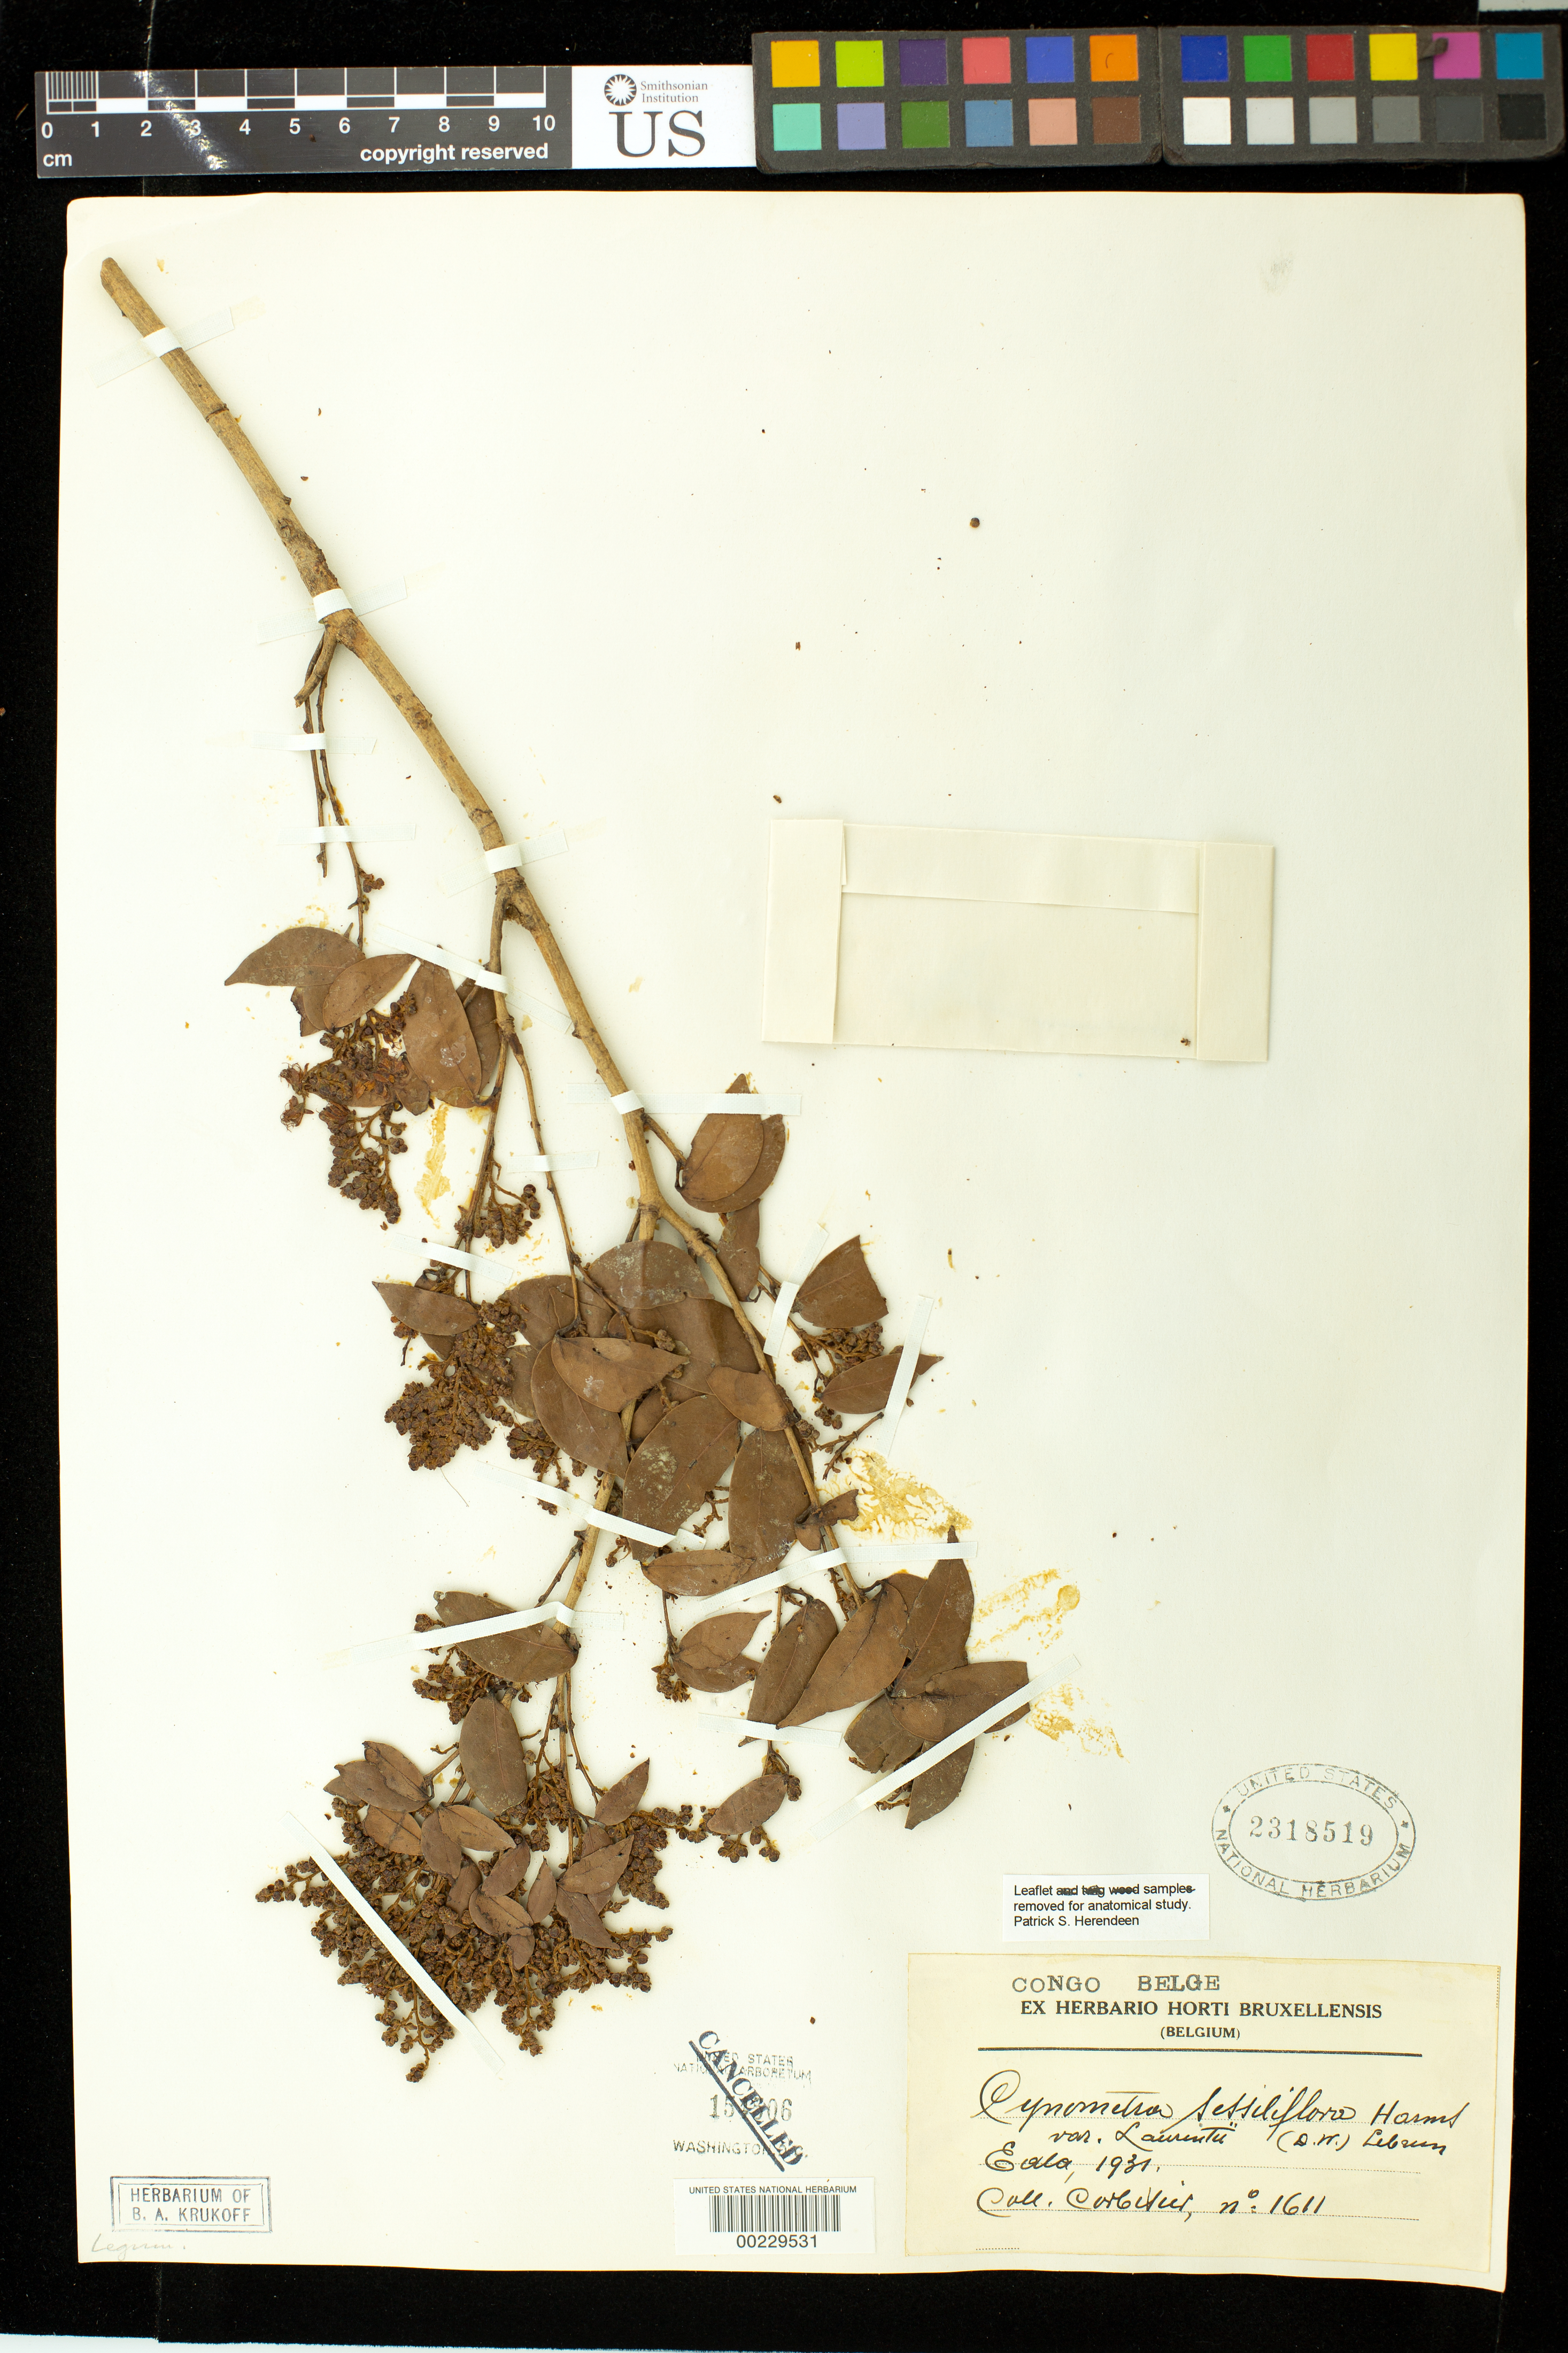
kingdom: Plantae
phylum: Tracheophyta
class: Magnoliopsida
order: Fabales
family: Fabaceae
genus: Cynometra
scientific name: Cynometra sessiliflora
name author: Harms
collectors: -. Corcisul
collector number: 1611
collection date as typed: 1931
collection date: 1931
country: Congo, Democratic Republic of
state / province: Équateur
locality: Eala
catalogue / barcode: US 2318519